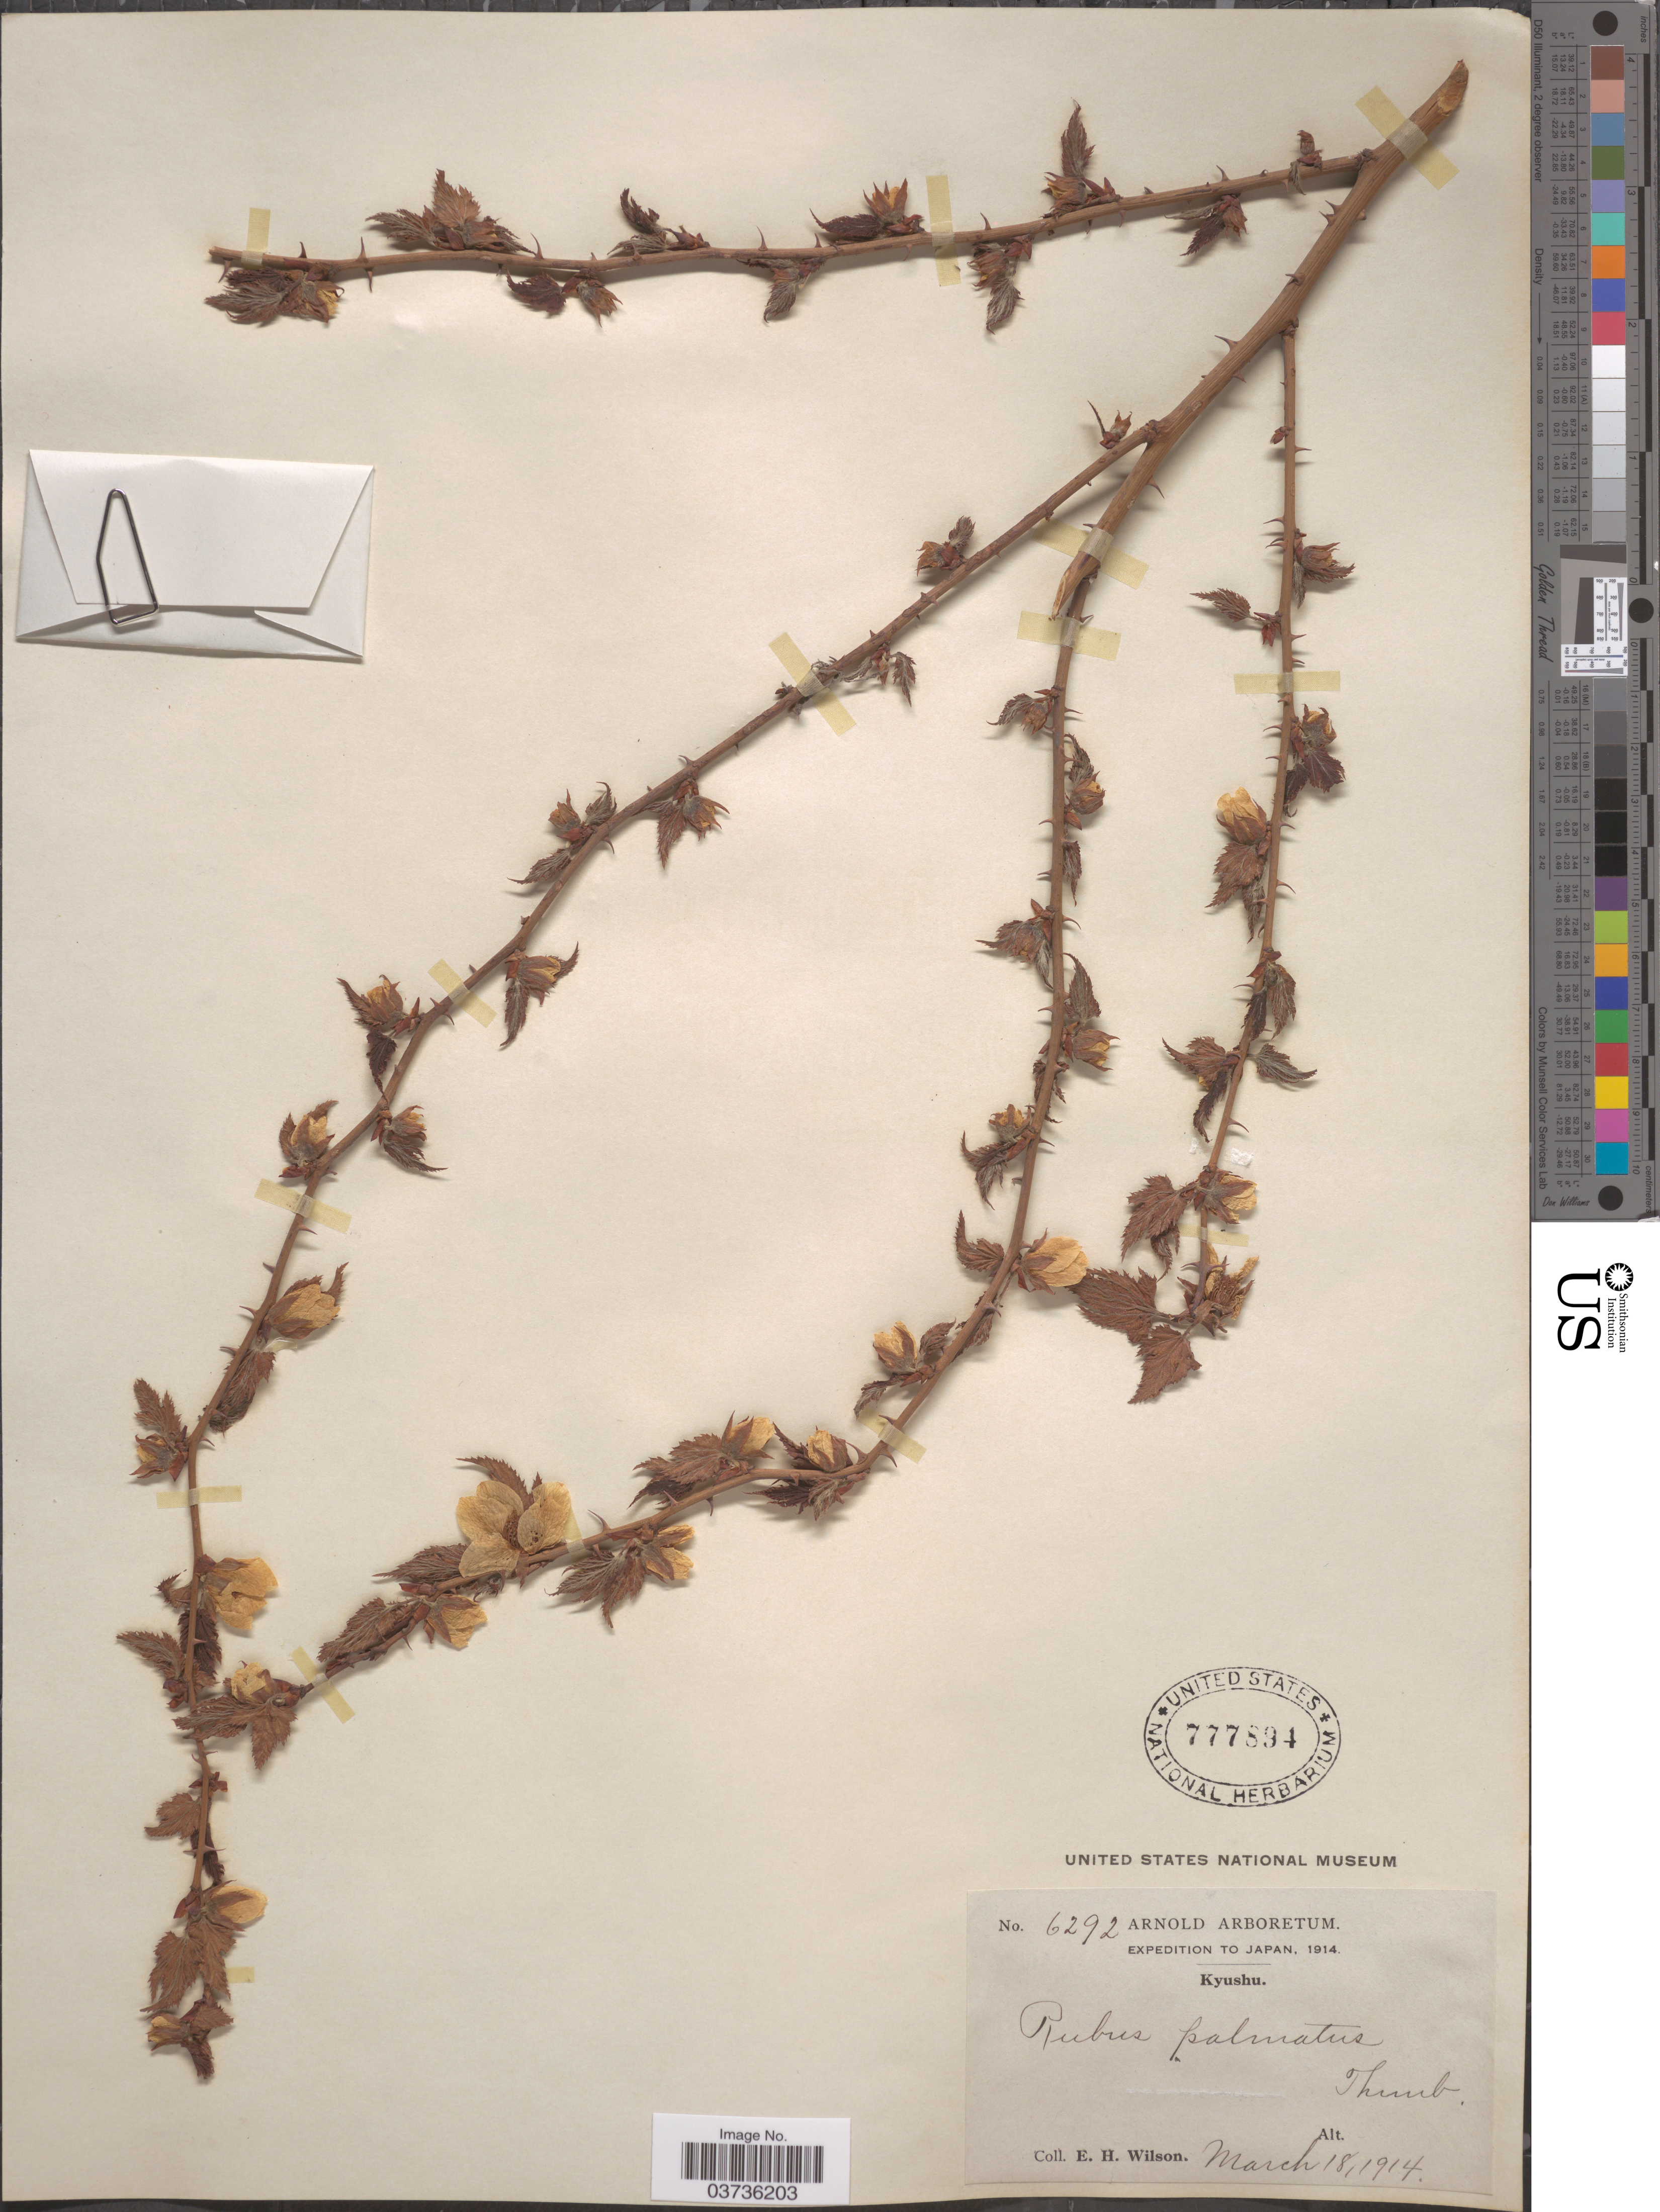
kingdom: Plantae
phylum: Tracheophyta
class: Magnoliopsida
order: Rosales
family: Rosaceae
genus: Rubus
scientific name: Rubus palmatus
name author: Thunb.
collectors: E. Wilson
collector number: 6292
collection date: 1914-03-18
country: Japan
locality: Kyushu.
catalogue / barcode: US 777894